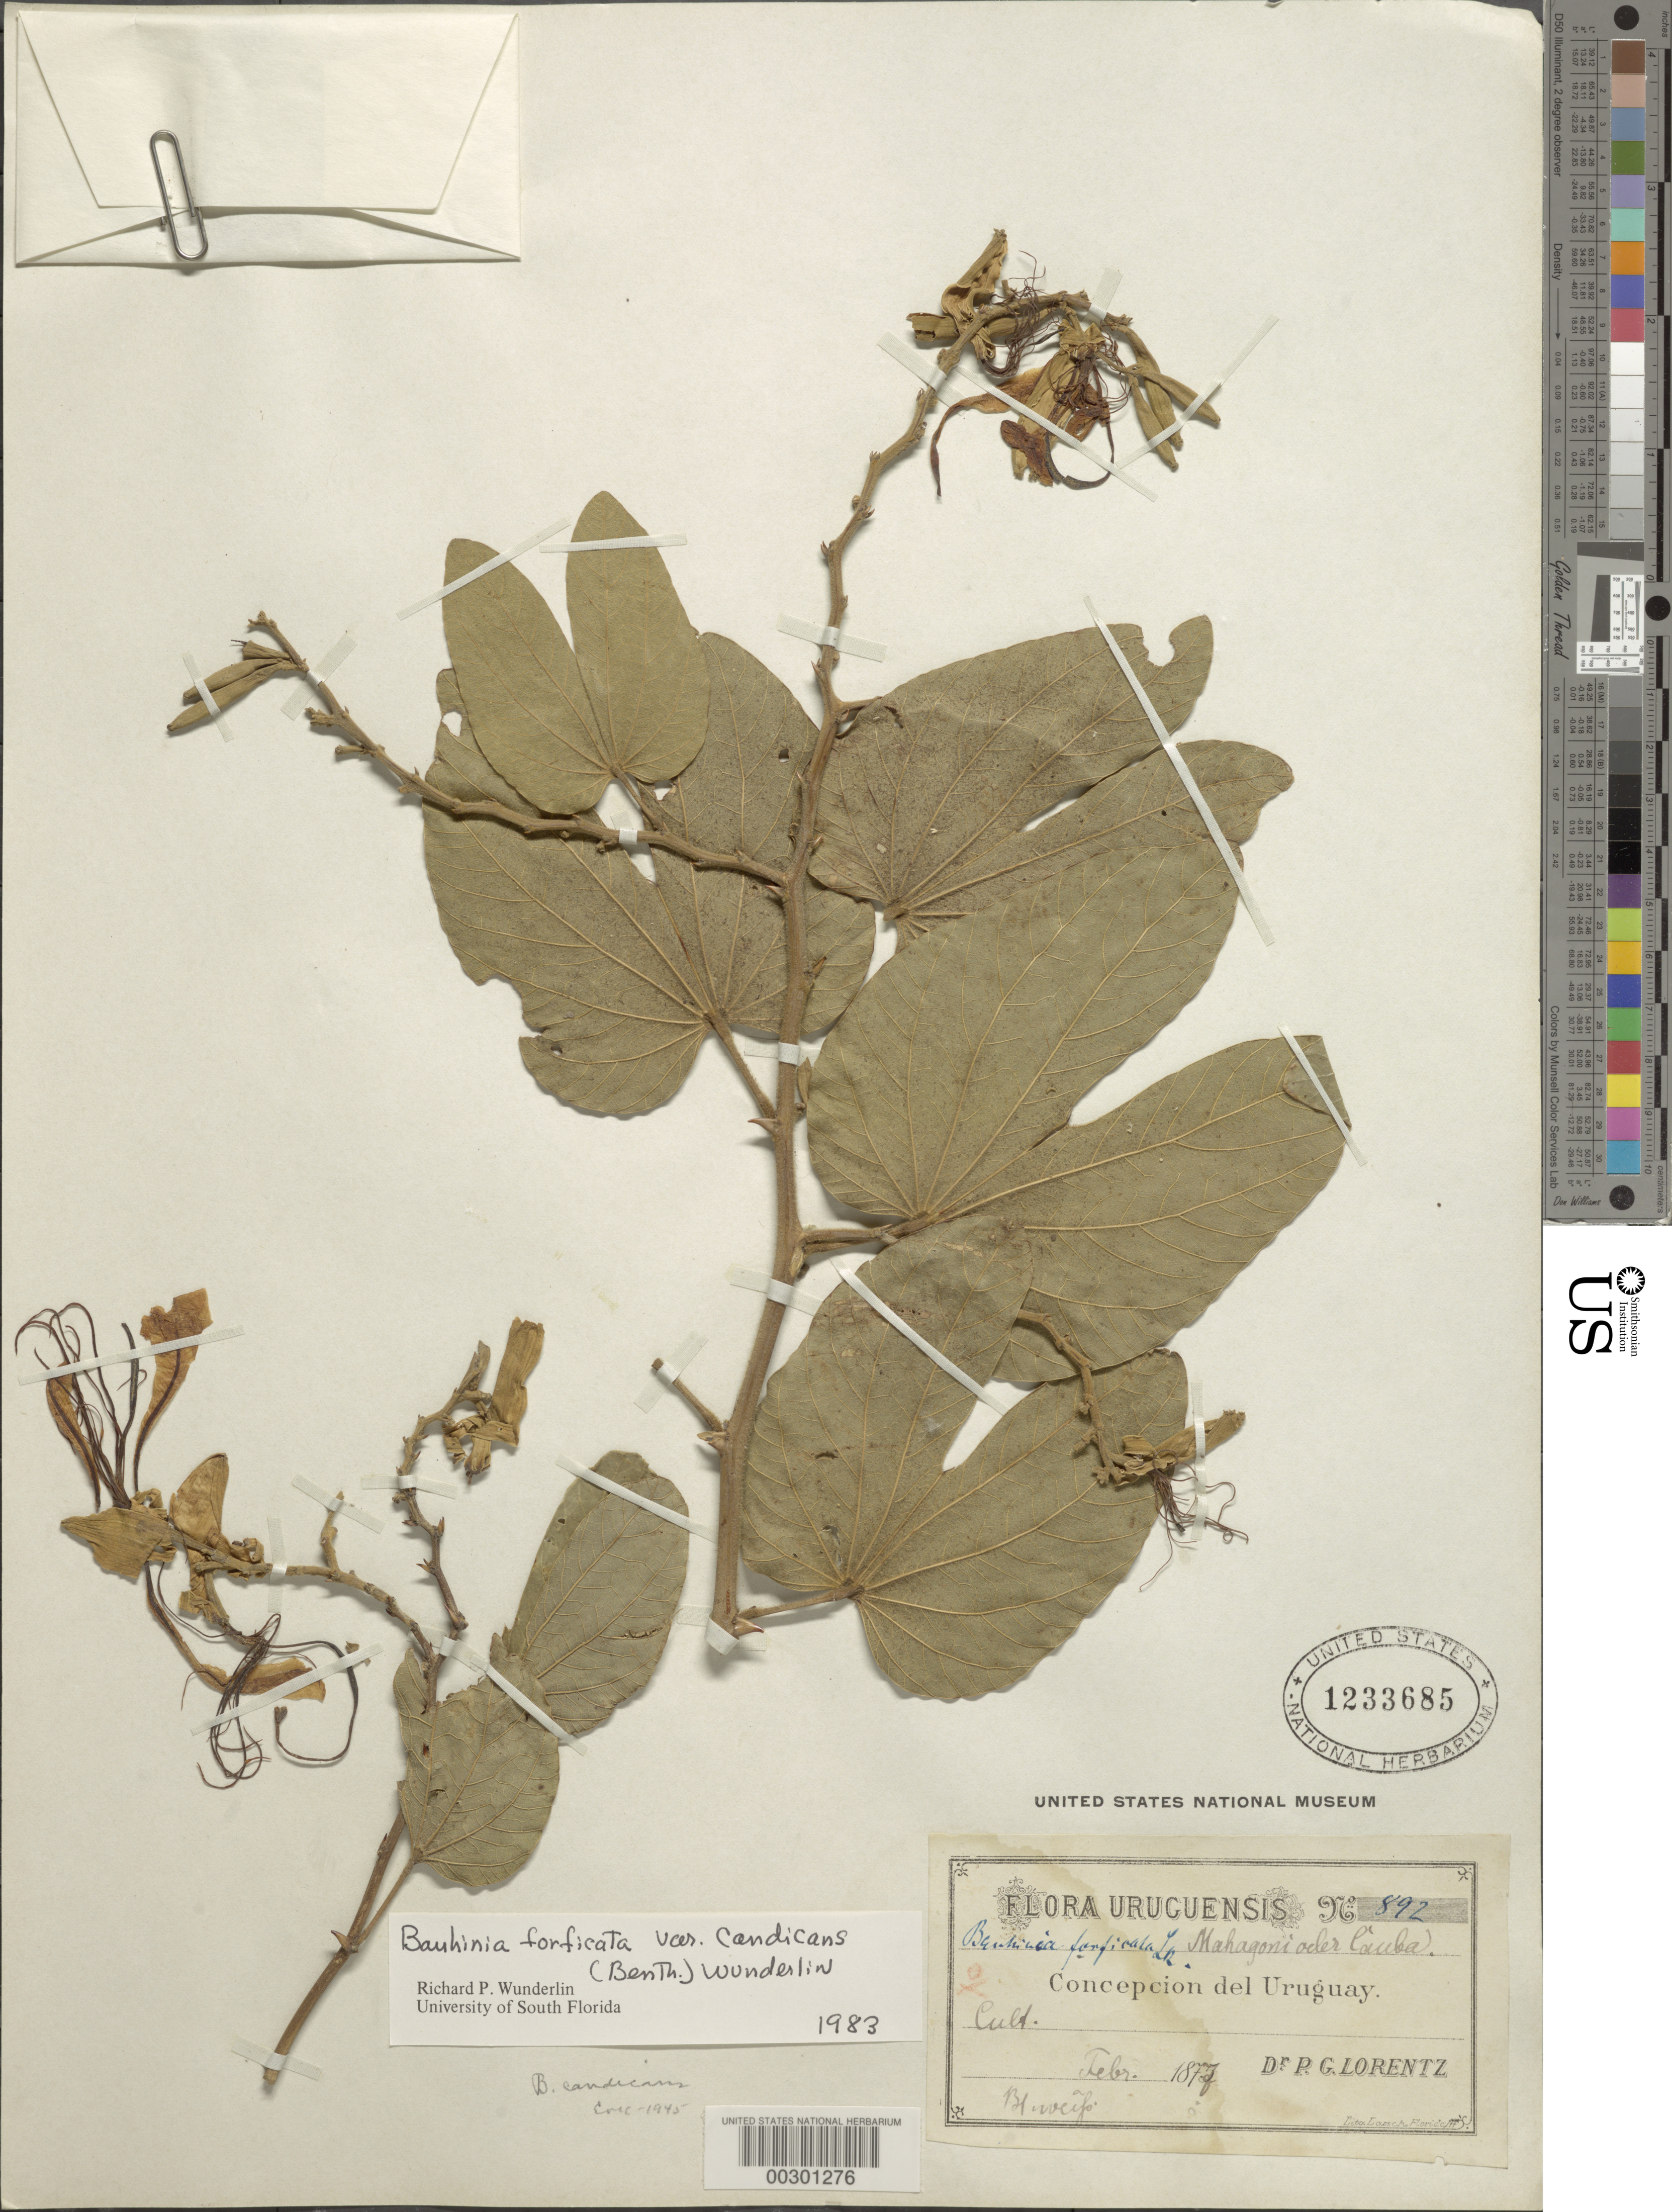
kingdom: Plantae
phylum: Tracheophyta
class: Magnoliopsida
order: Fabales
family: Fabaceae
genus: Bauhinia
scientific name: Bauhinia forficata subsp. pruinosa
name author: (Vogel) Fortunato & Wunderlin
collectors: P. G. Lorentz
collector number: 892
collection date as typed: Feb 1877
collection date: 1877-02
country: Uruguay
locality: Mahagoni or cauba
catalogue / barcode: US 1233685